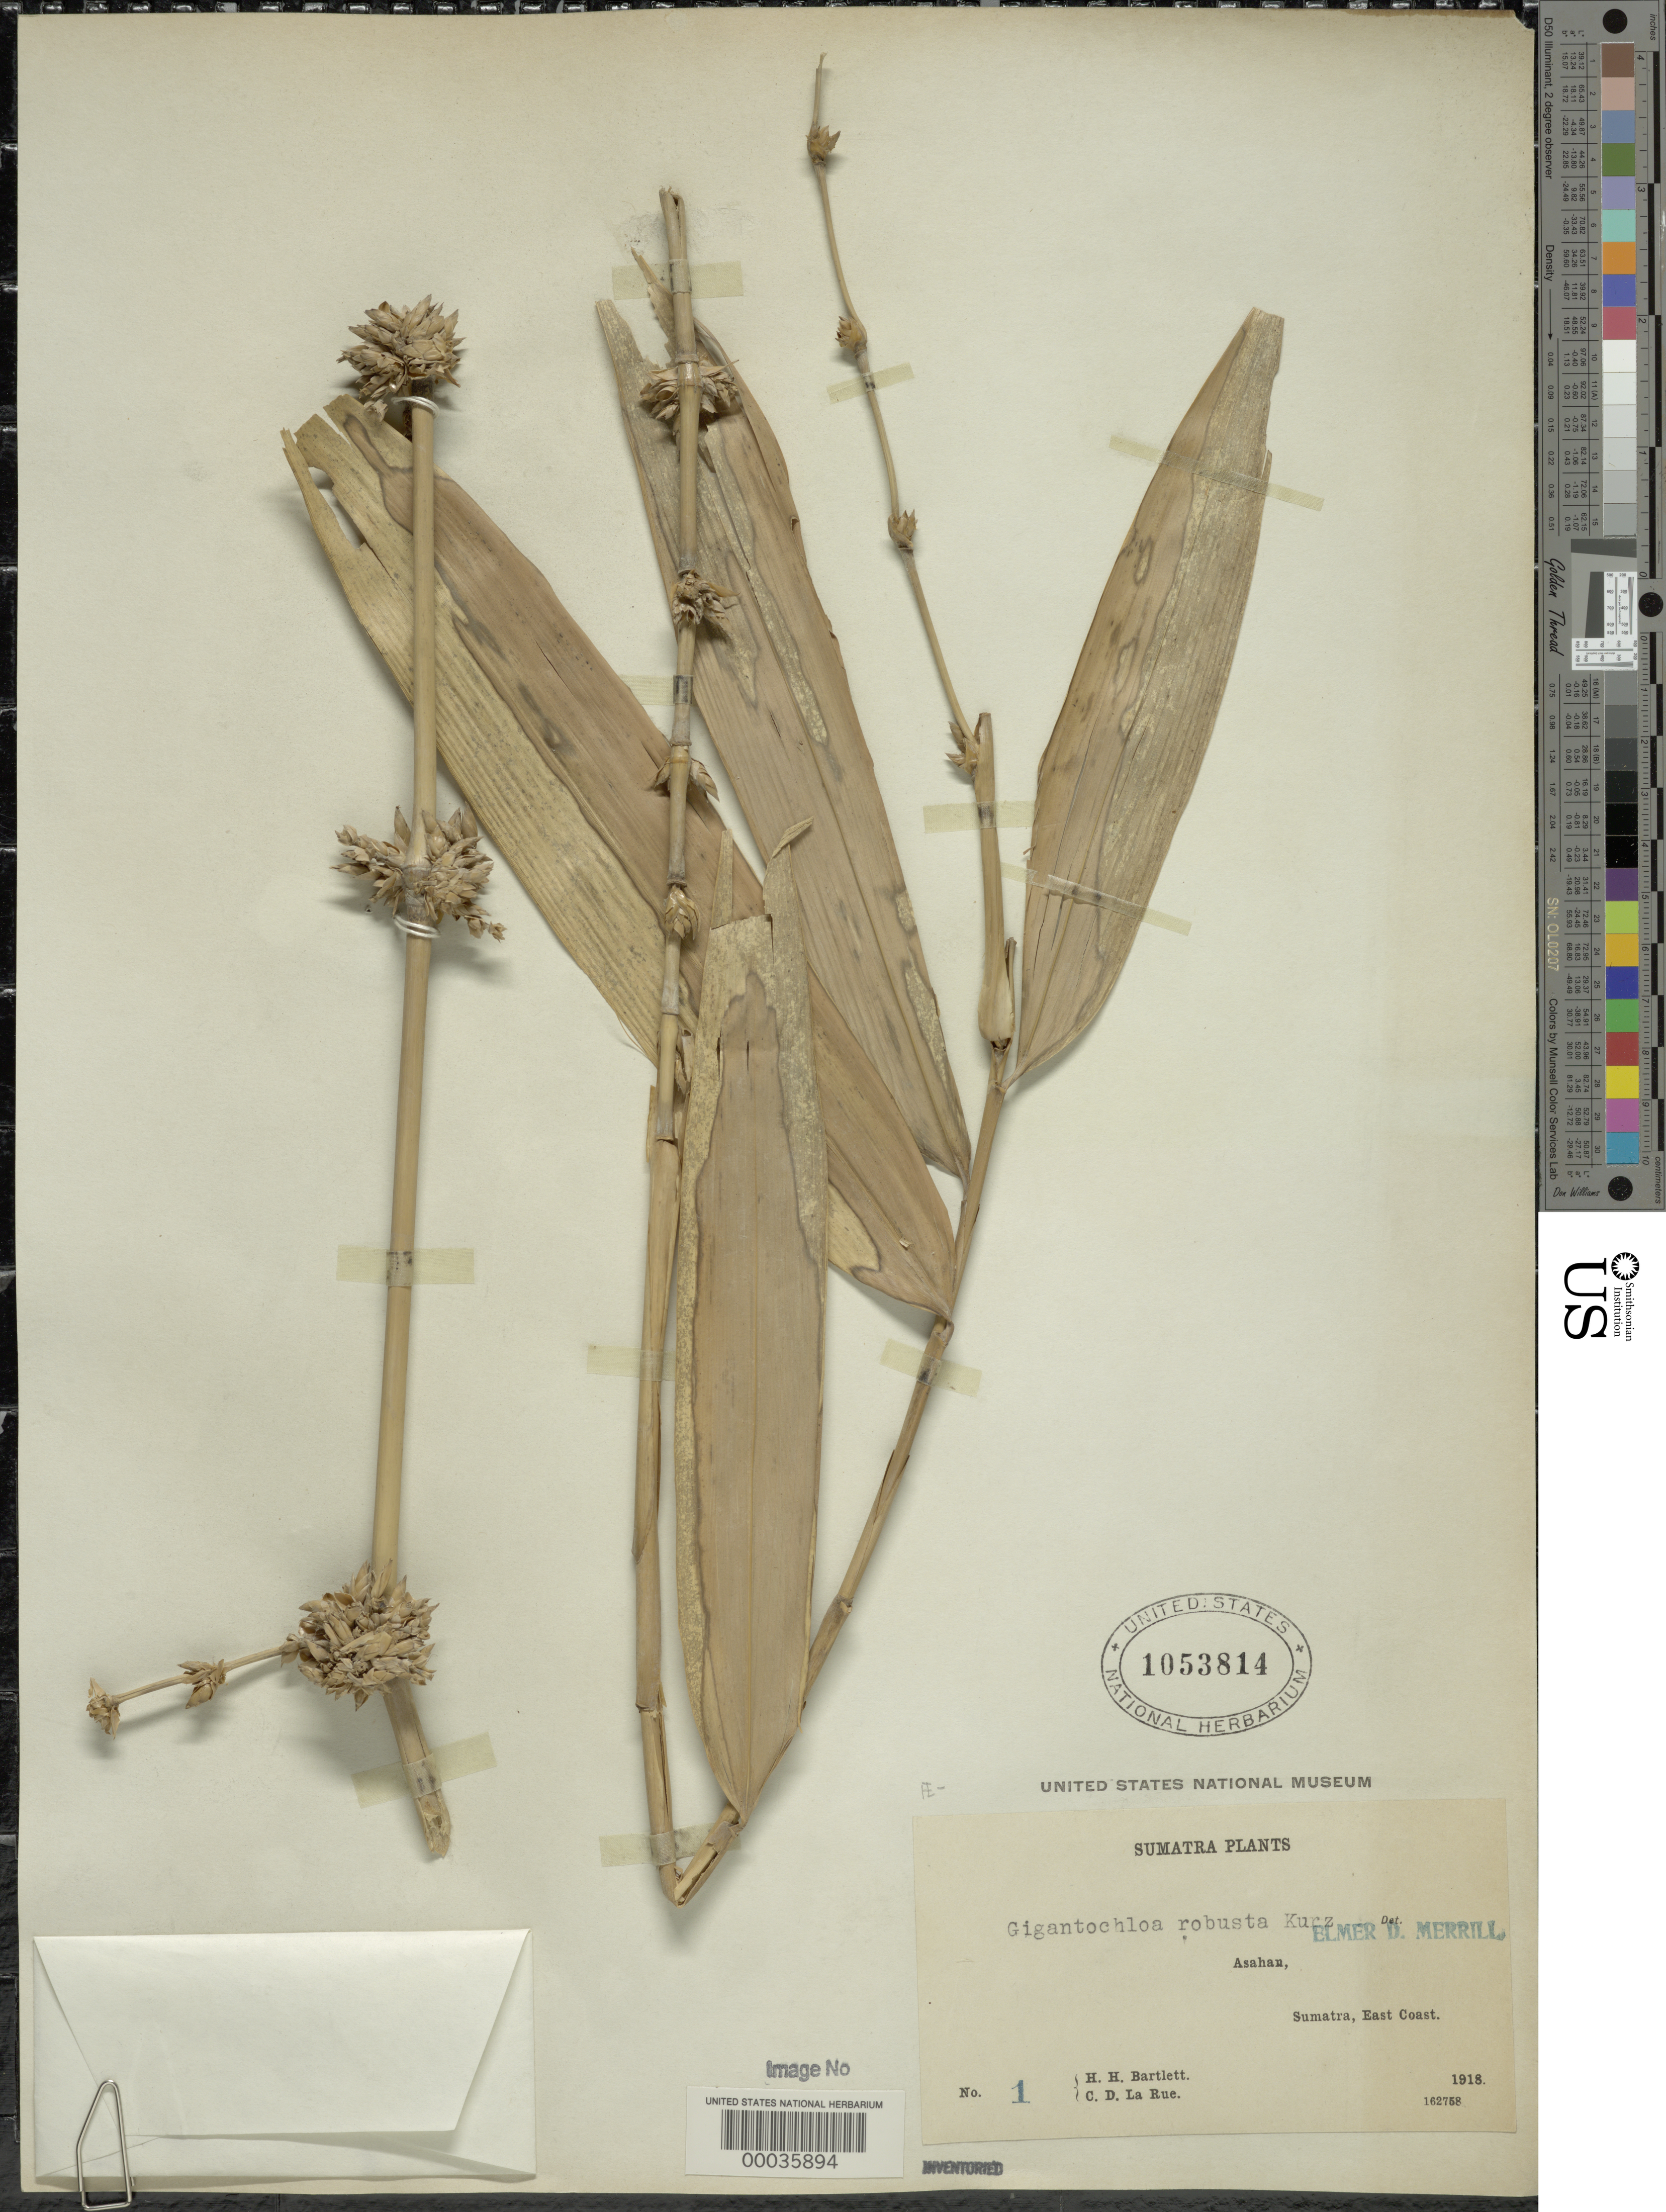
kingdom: Plantae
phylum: Tracheophyta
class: Liliopsida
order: Poales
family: Poaceae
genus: Gigantochloa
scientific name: Gigantochloa robusta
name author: Kurz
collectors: H. H. Bartlett & C. La Rue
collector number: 1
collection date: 1918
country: Indonesia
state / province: Sumatra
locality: Asahan, East Coast.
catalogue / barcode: US 1053814